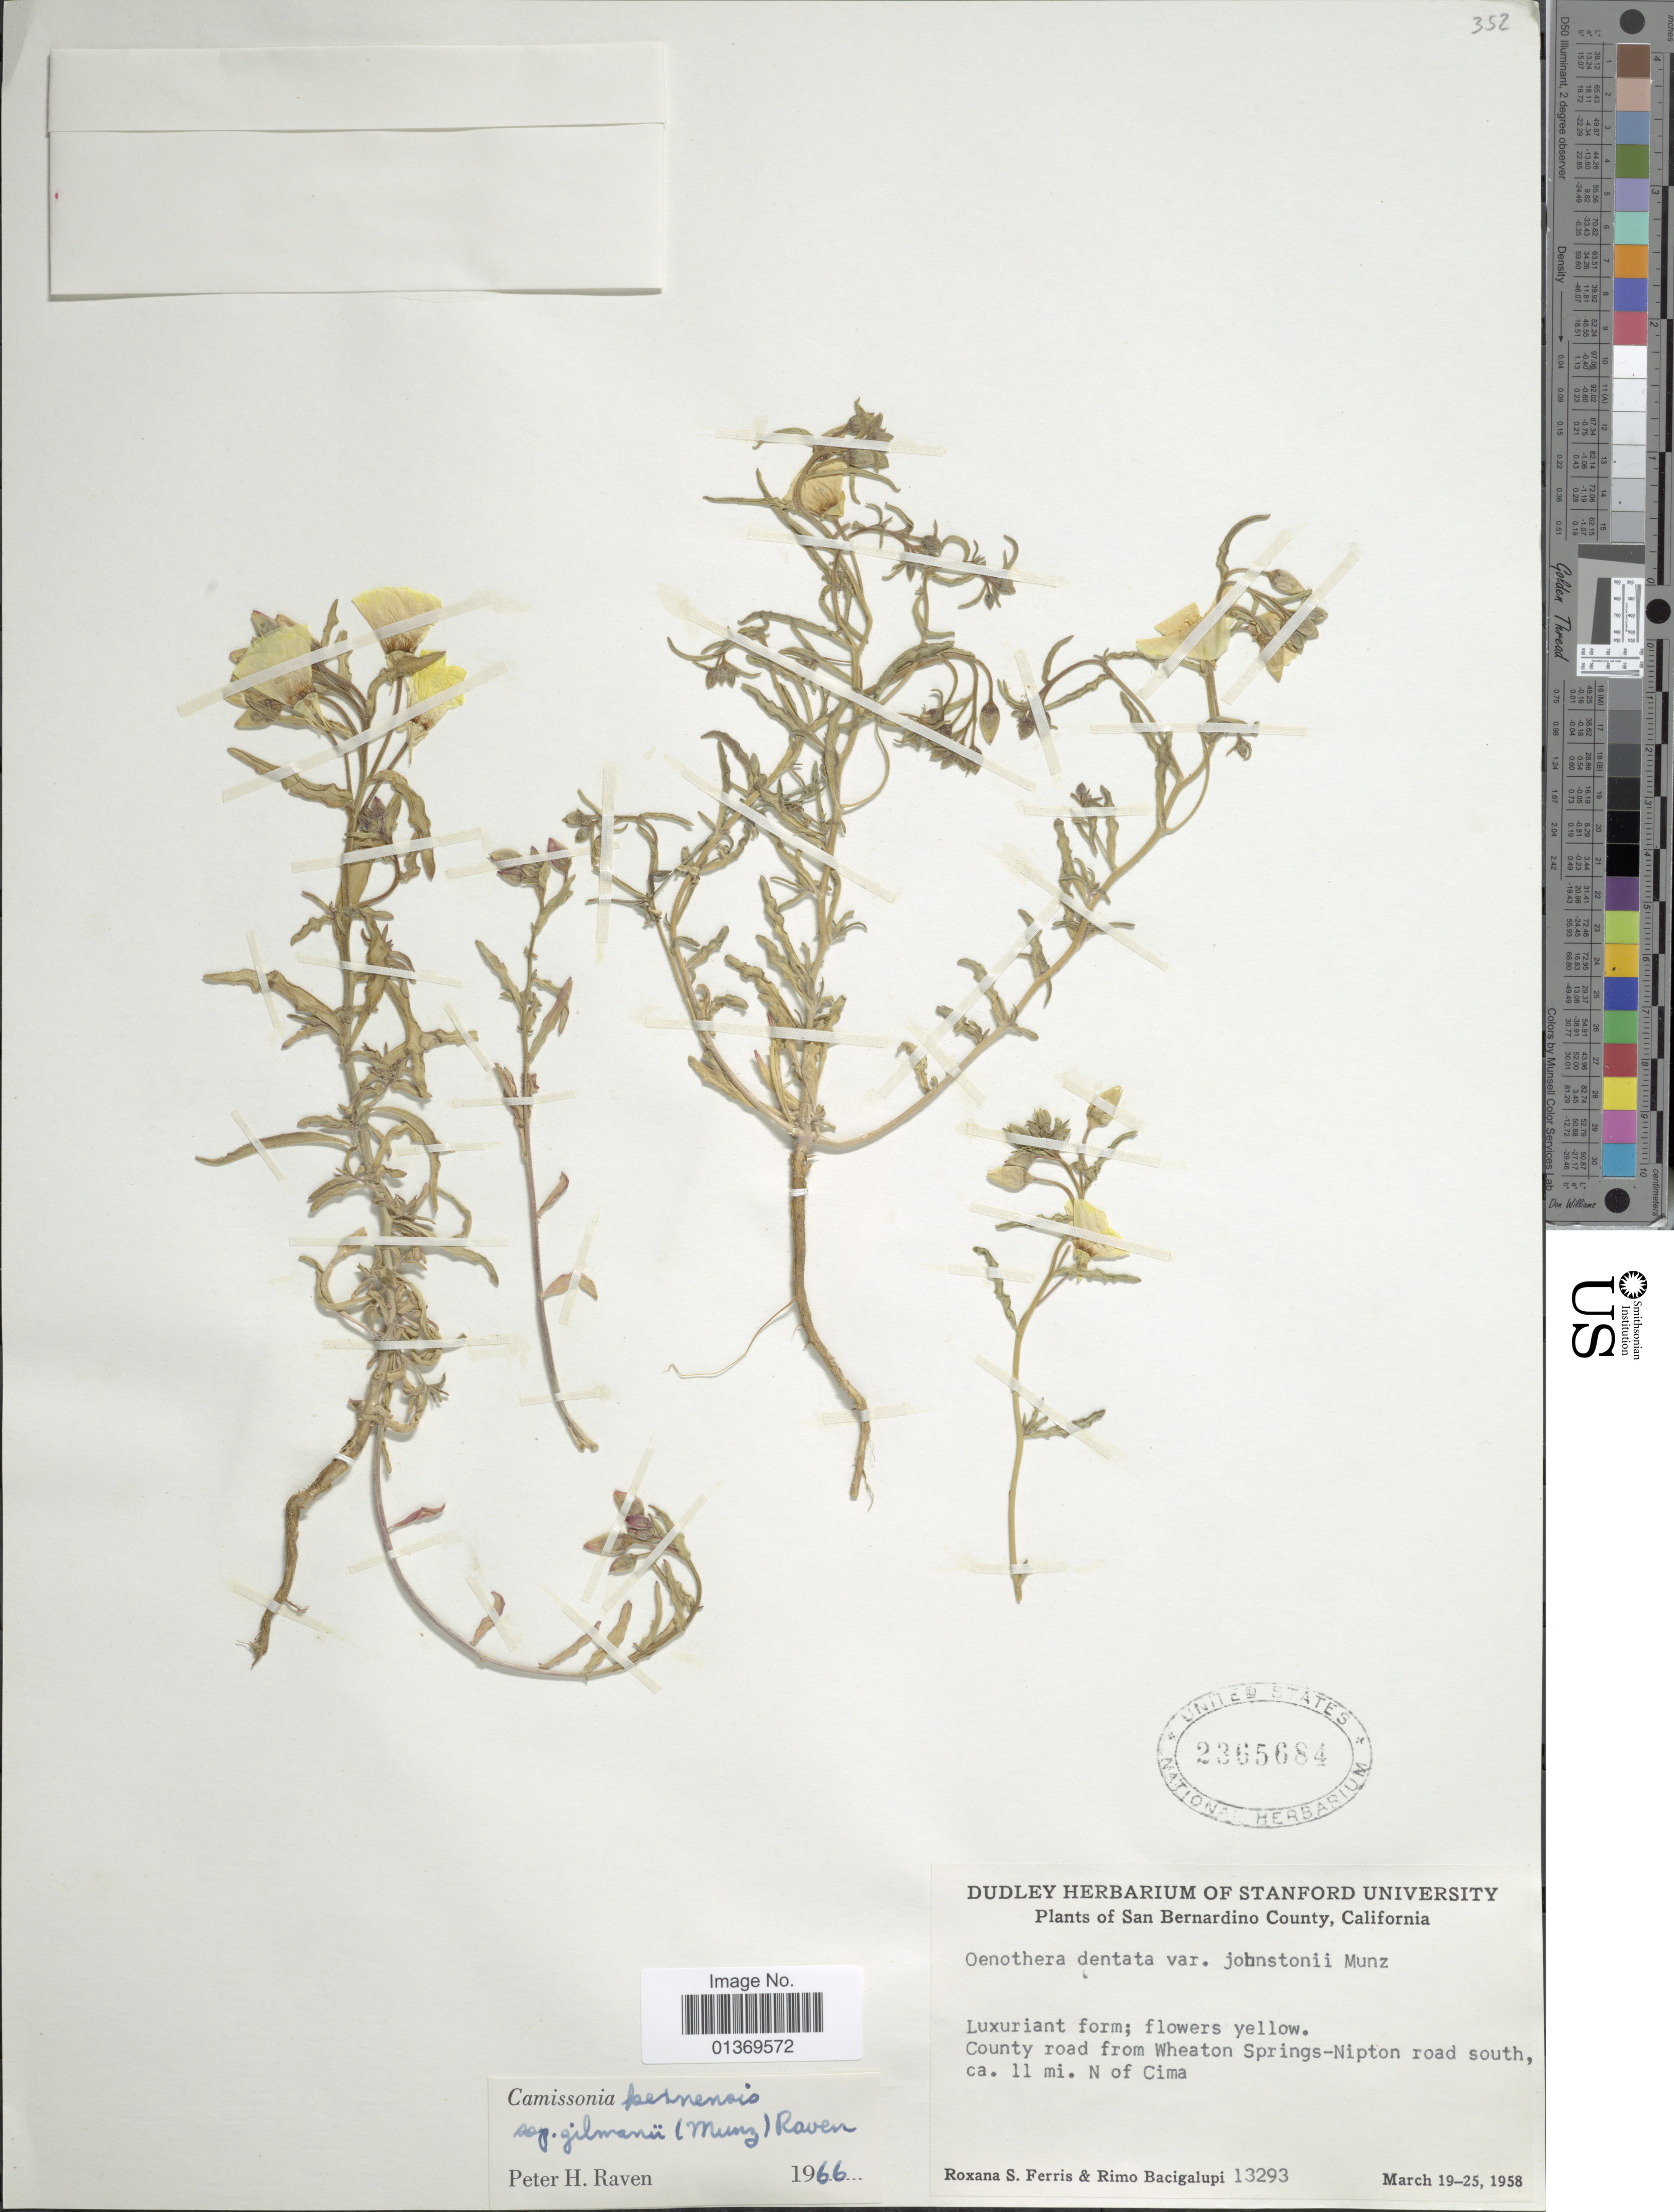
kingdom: Plantae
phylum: Tracheophyta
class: Magnoliopsida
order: Myrtales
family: Onagraceae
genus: Camissonia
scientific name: Camissonia kernensis subsp. gilmanii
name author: (Munz) P.H. Raven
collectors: R. S. Ferris & R. Bacigalupi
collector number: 13293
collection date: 1958-03-19/1958-03-25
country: United States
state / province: California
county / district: San Bernardino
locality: San Bernardino County, County road from Wheaton Springs-Nipton road south, ca. 11 mi. N of Cima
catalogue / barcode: US 2365684